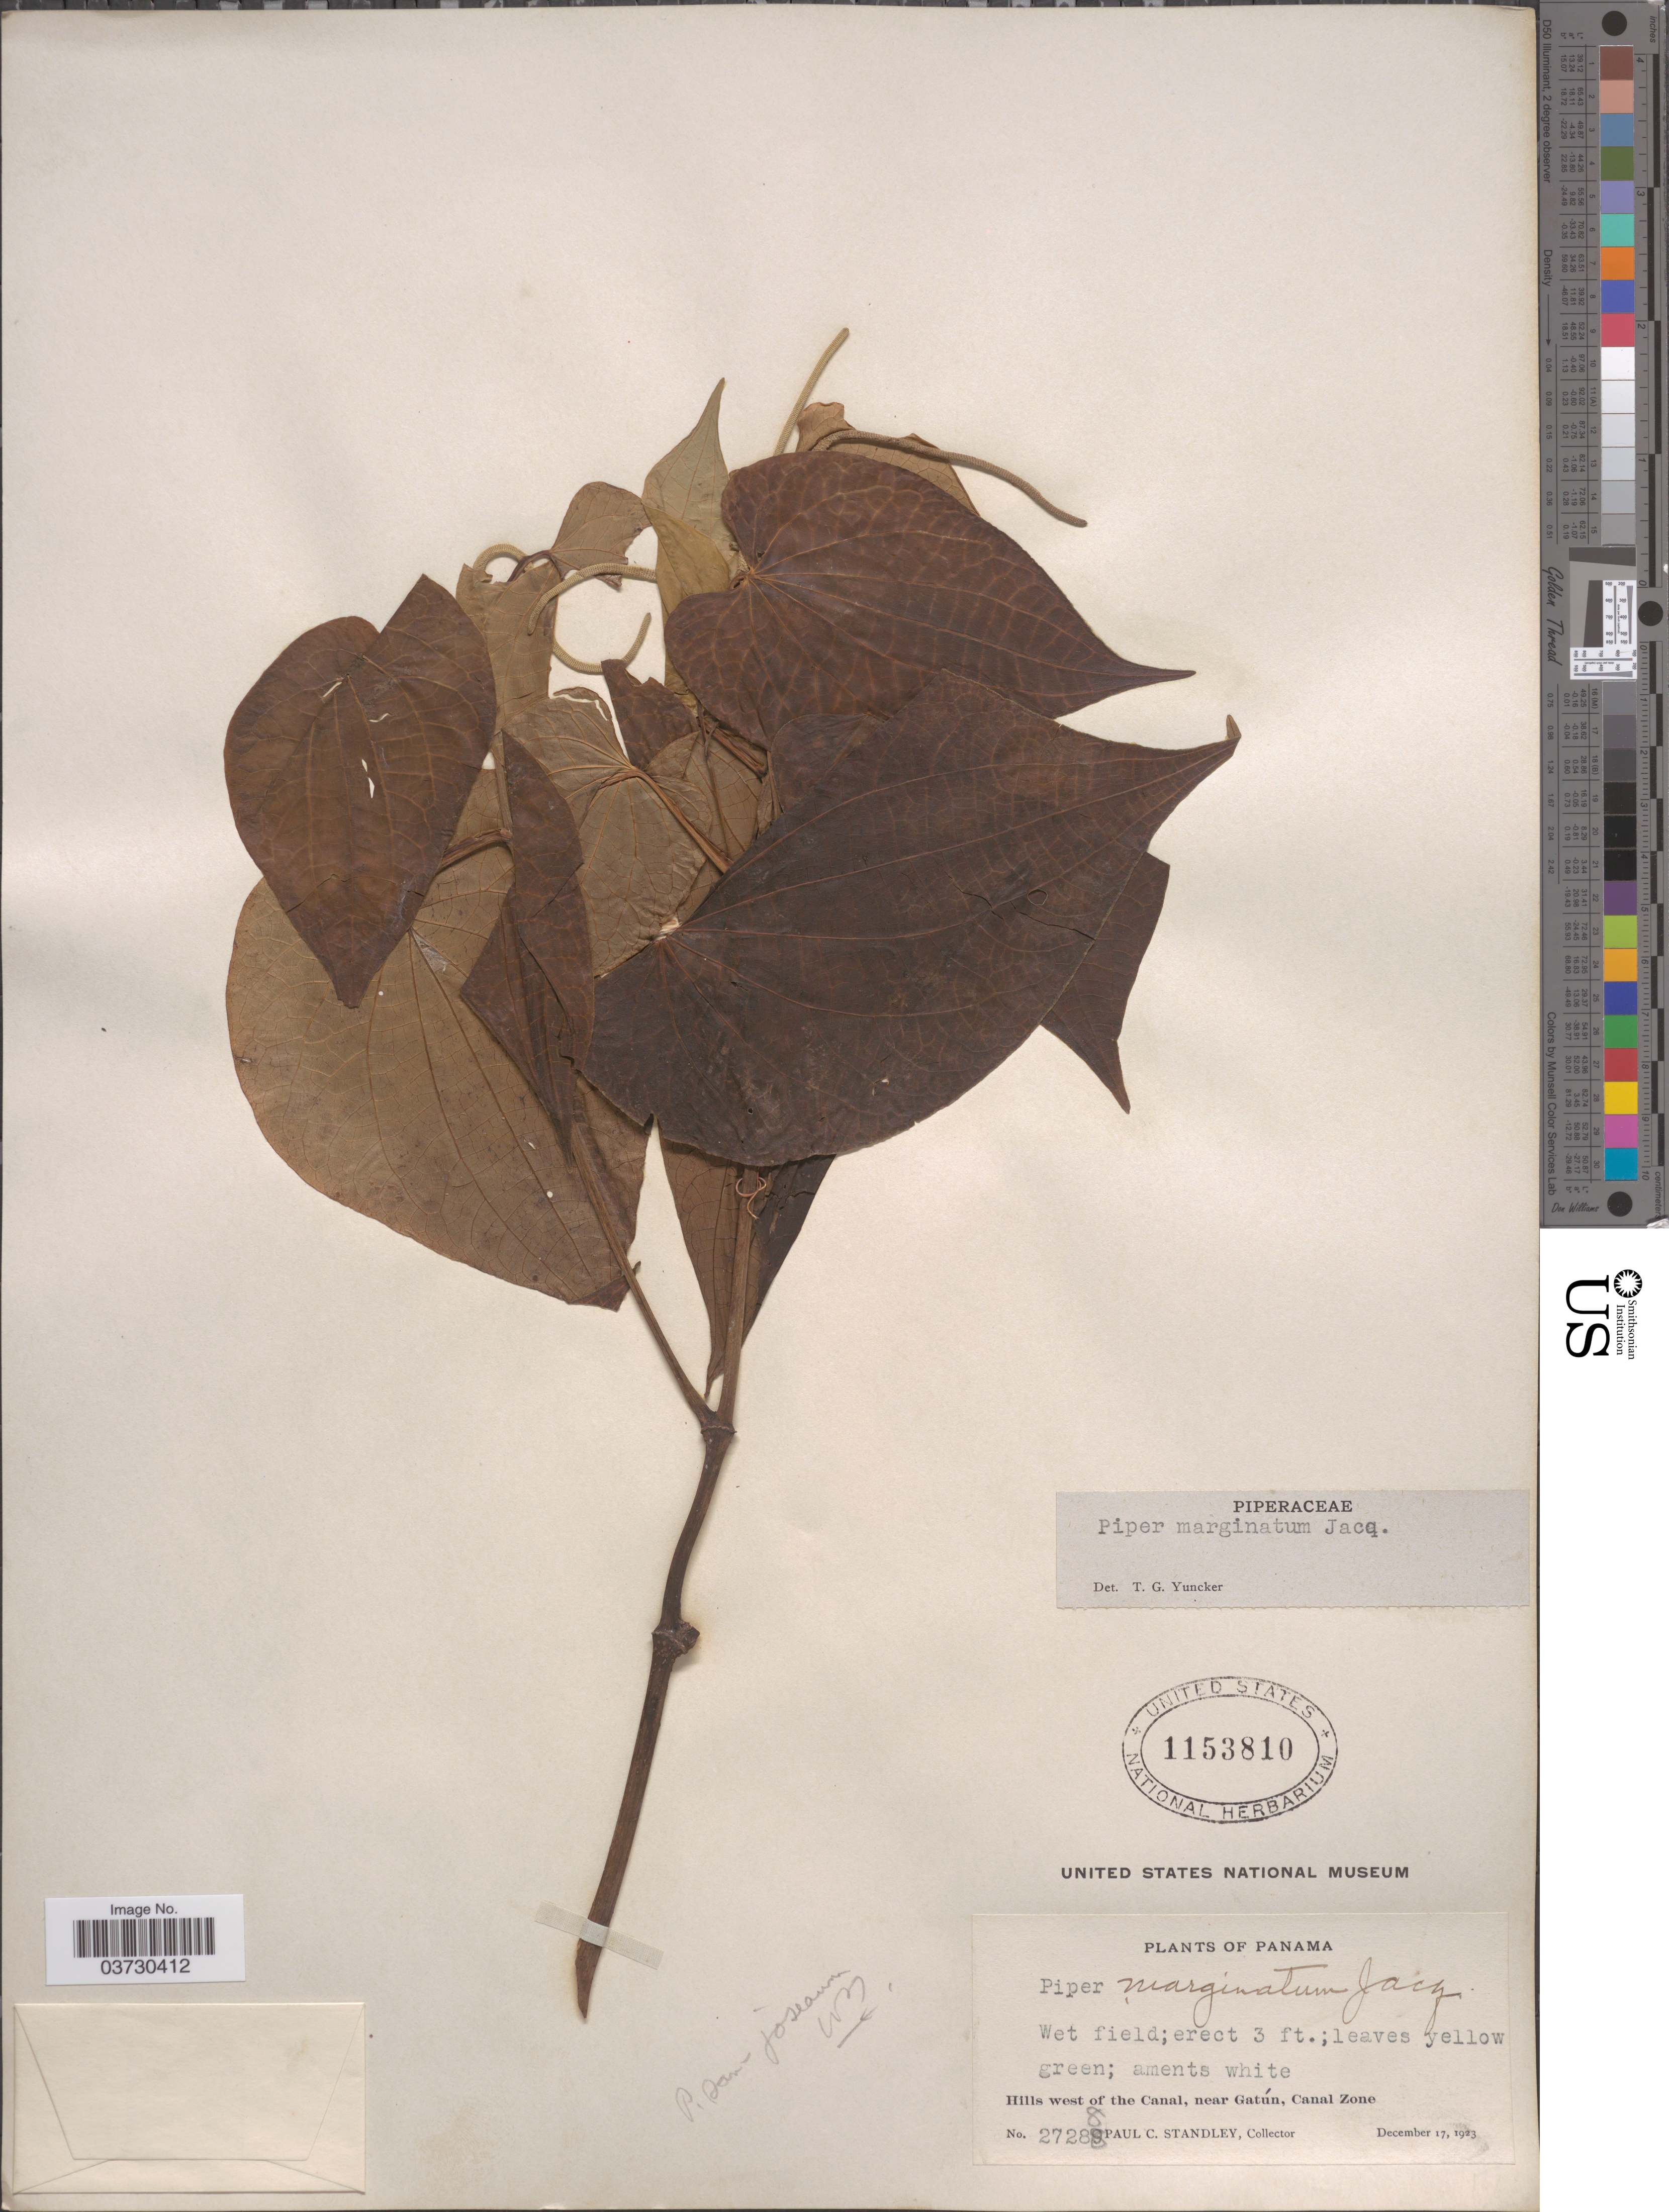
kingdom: Plantae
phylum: Tracheophyta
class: Magnoliopsida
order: Piperales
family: Piperaceae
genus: Piper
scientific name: Piper marginatum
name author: Jacq.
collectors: P. C. Standley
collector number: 27288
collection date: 1923-12-17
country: Panama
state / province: Colón / Panamá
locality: Hills west of the Canal, near Gatún, Canal Zone.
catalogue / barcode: US 1153810